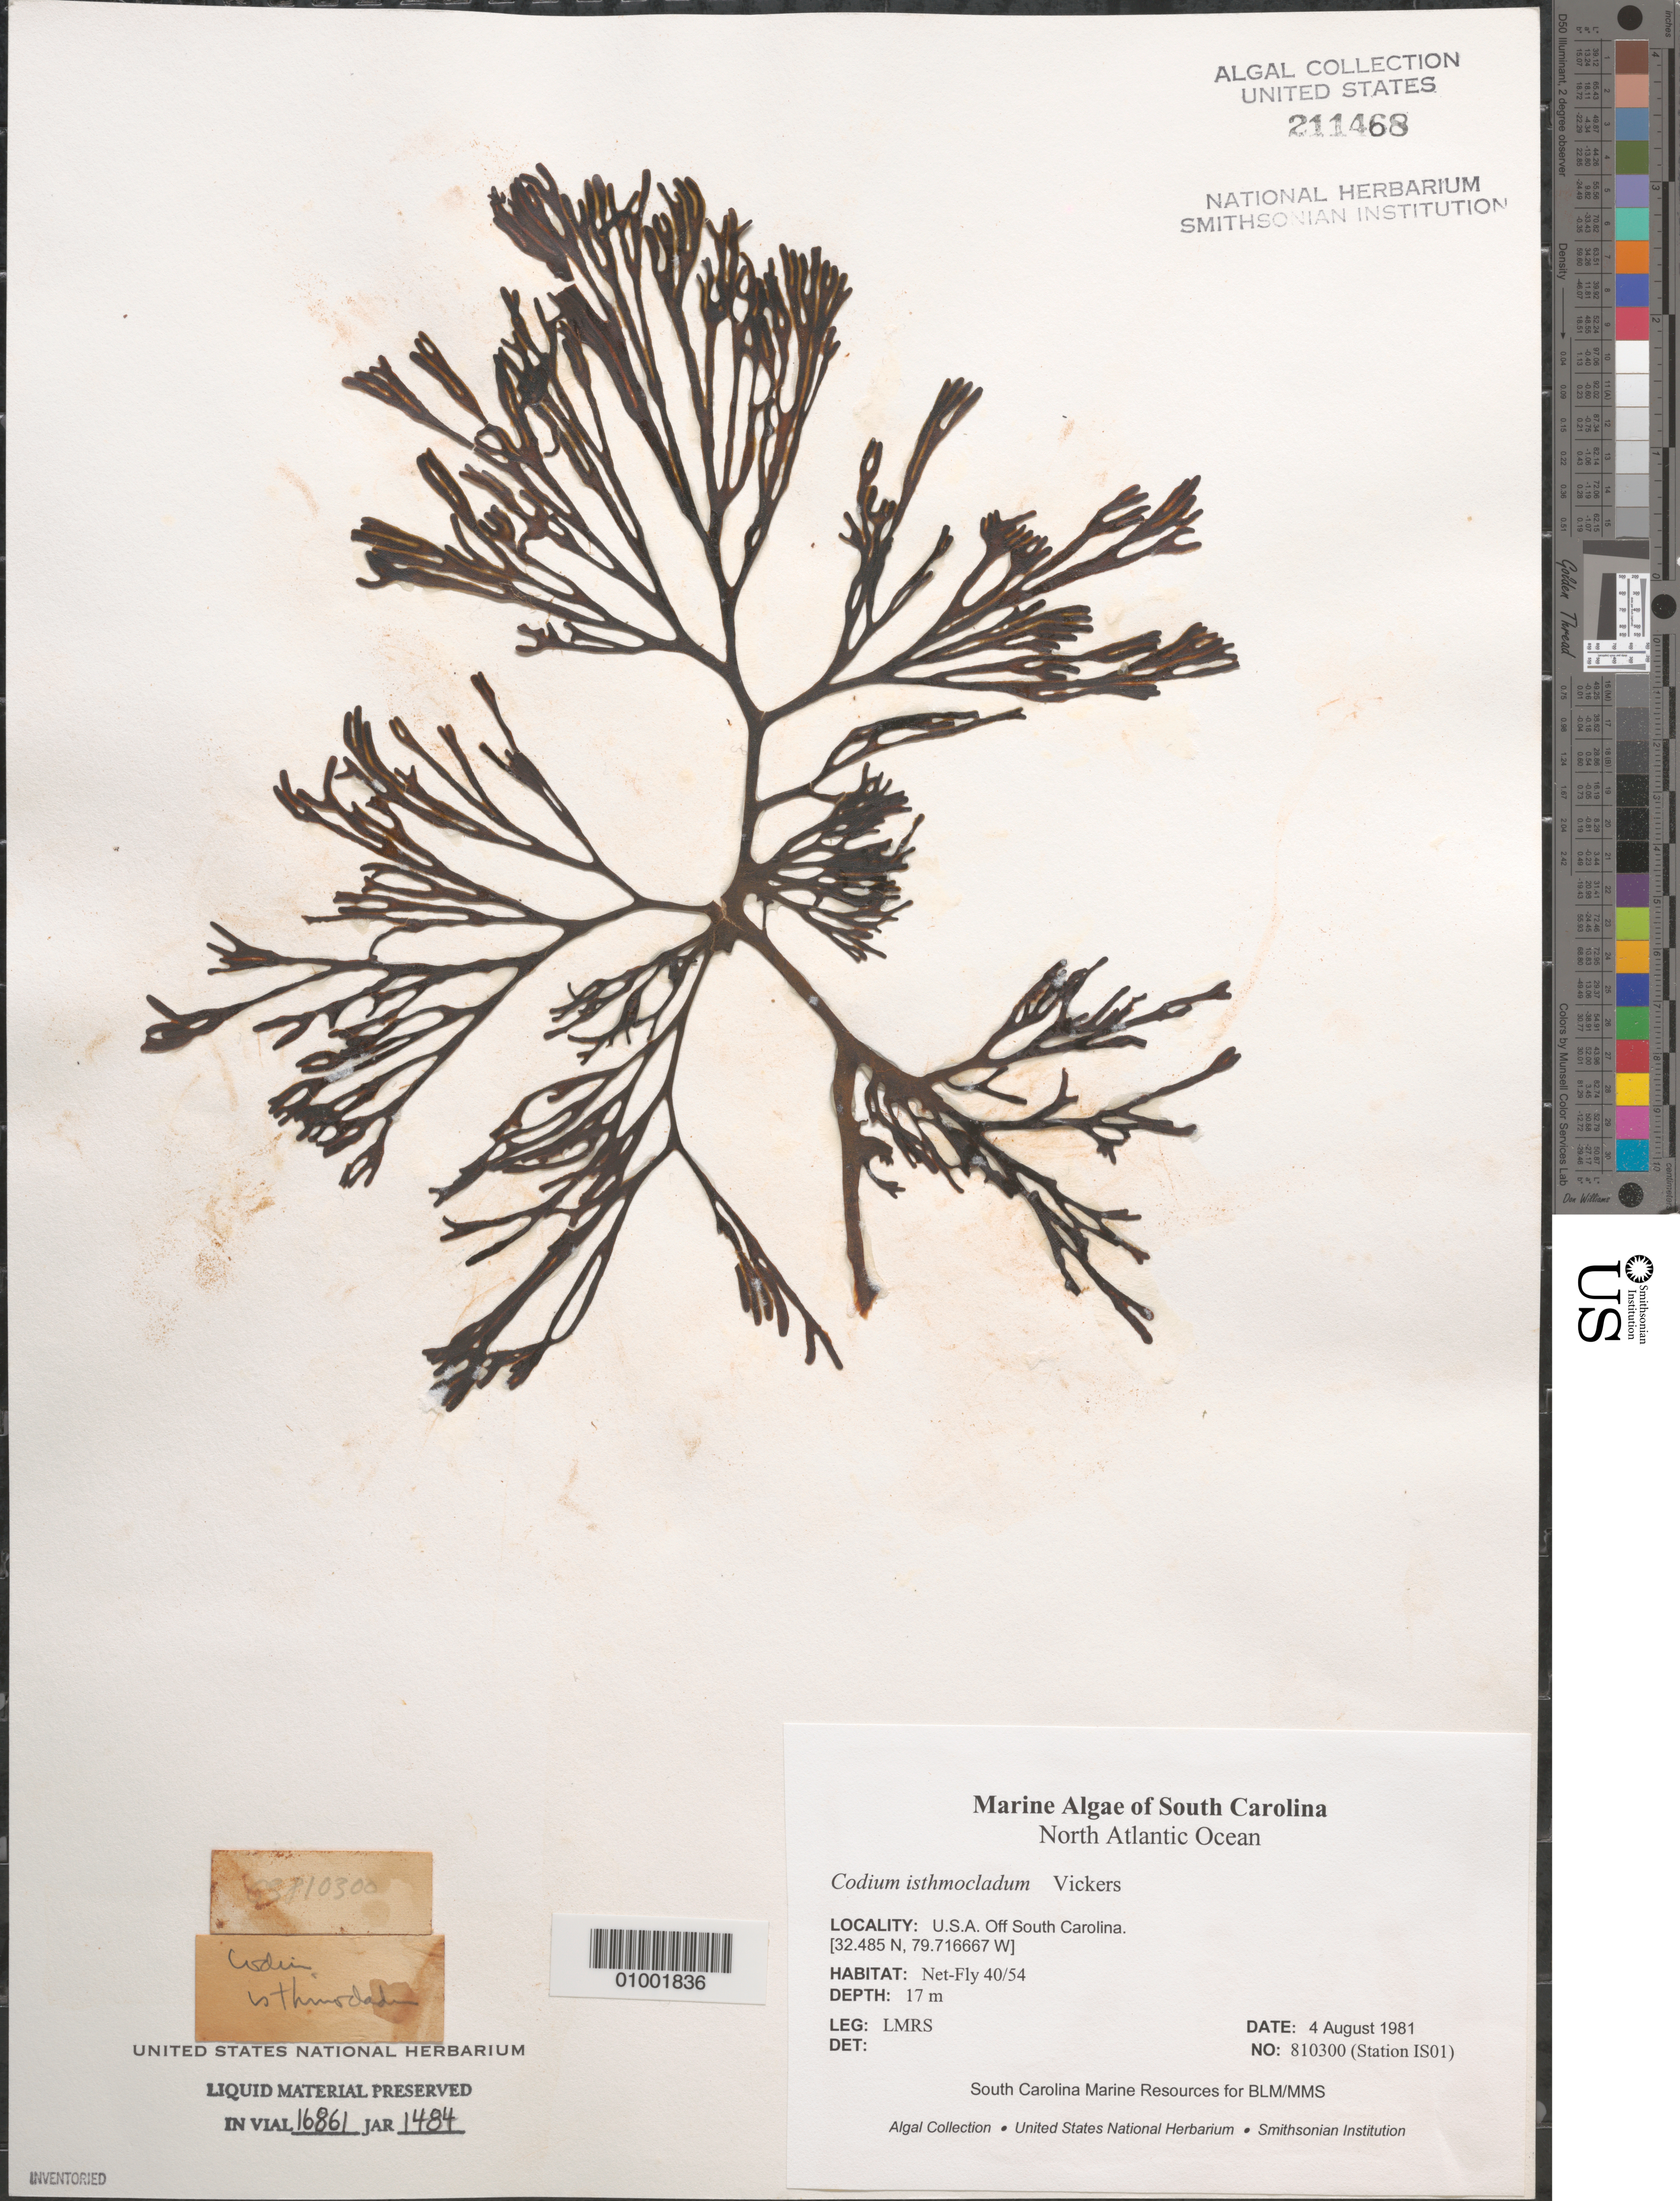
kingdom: Plantae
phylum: Chlorophyta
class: Ulvophyceae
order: Bryopsidales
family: Codiaceae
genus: Codium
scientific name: Codium isthmocladum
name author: Vickers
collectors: LMRS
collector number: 810300 (Station IS01)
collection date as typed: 04 Aug 1981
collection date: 1981-08-04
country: United States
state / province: South Carolina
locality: North Atlantic Ocean off South Carolina coast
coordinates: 32.485 N, 79.716667 W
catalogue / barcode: US 211468